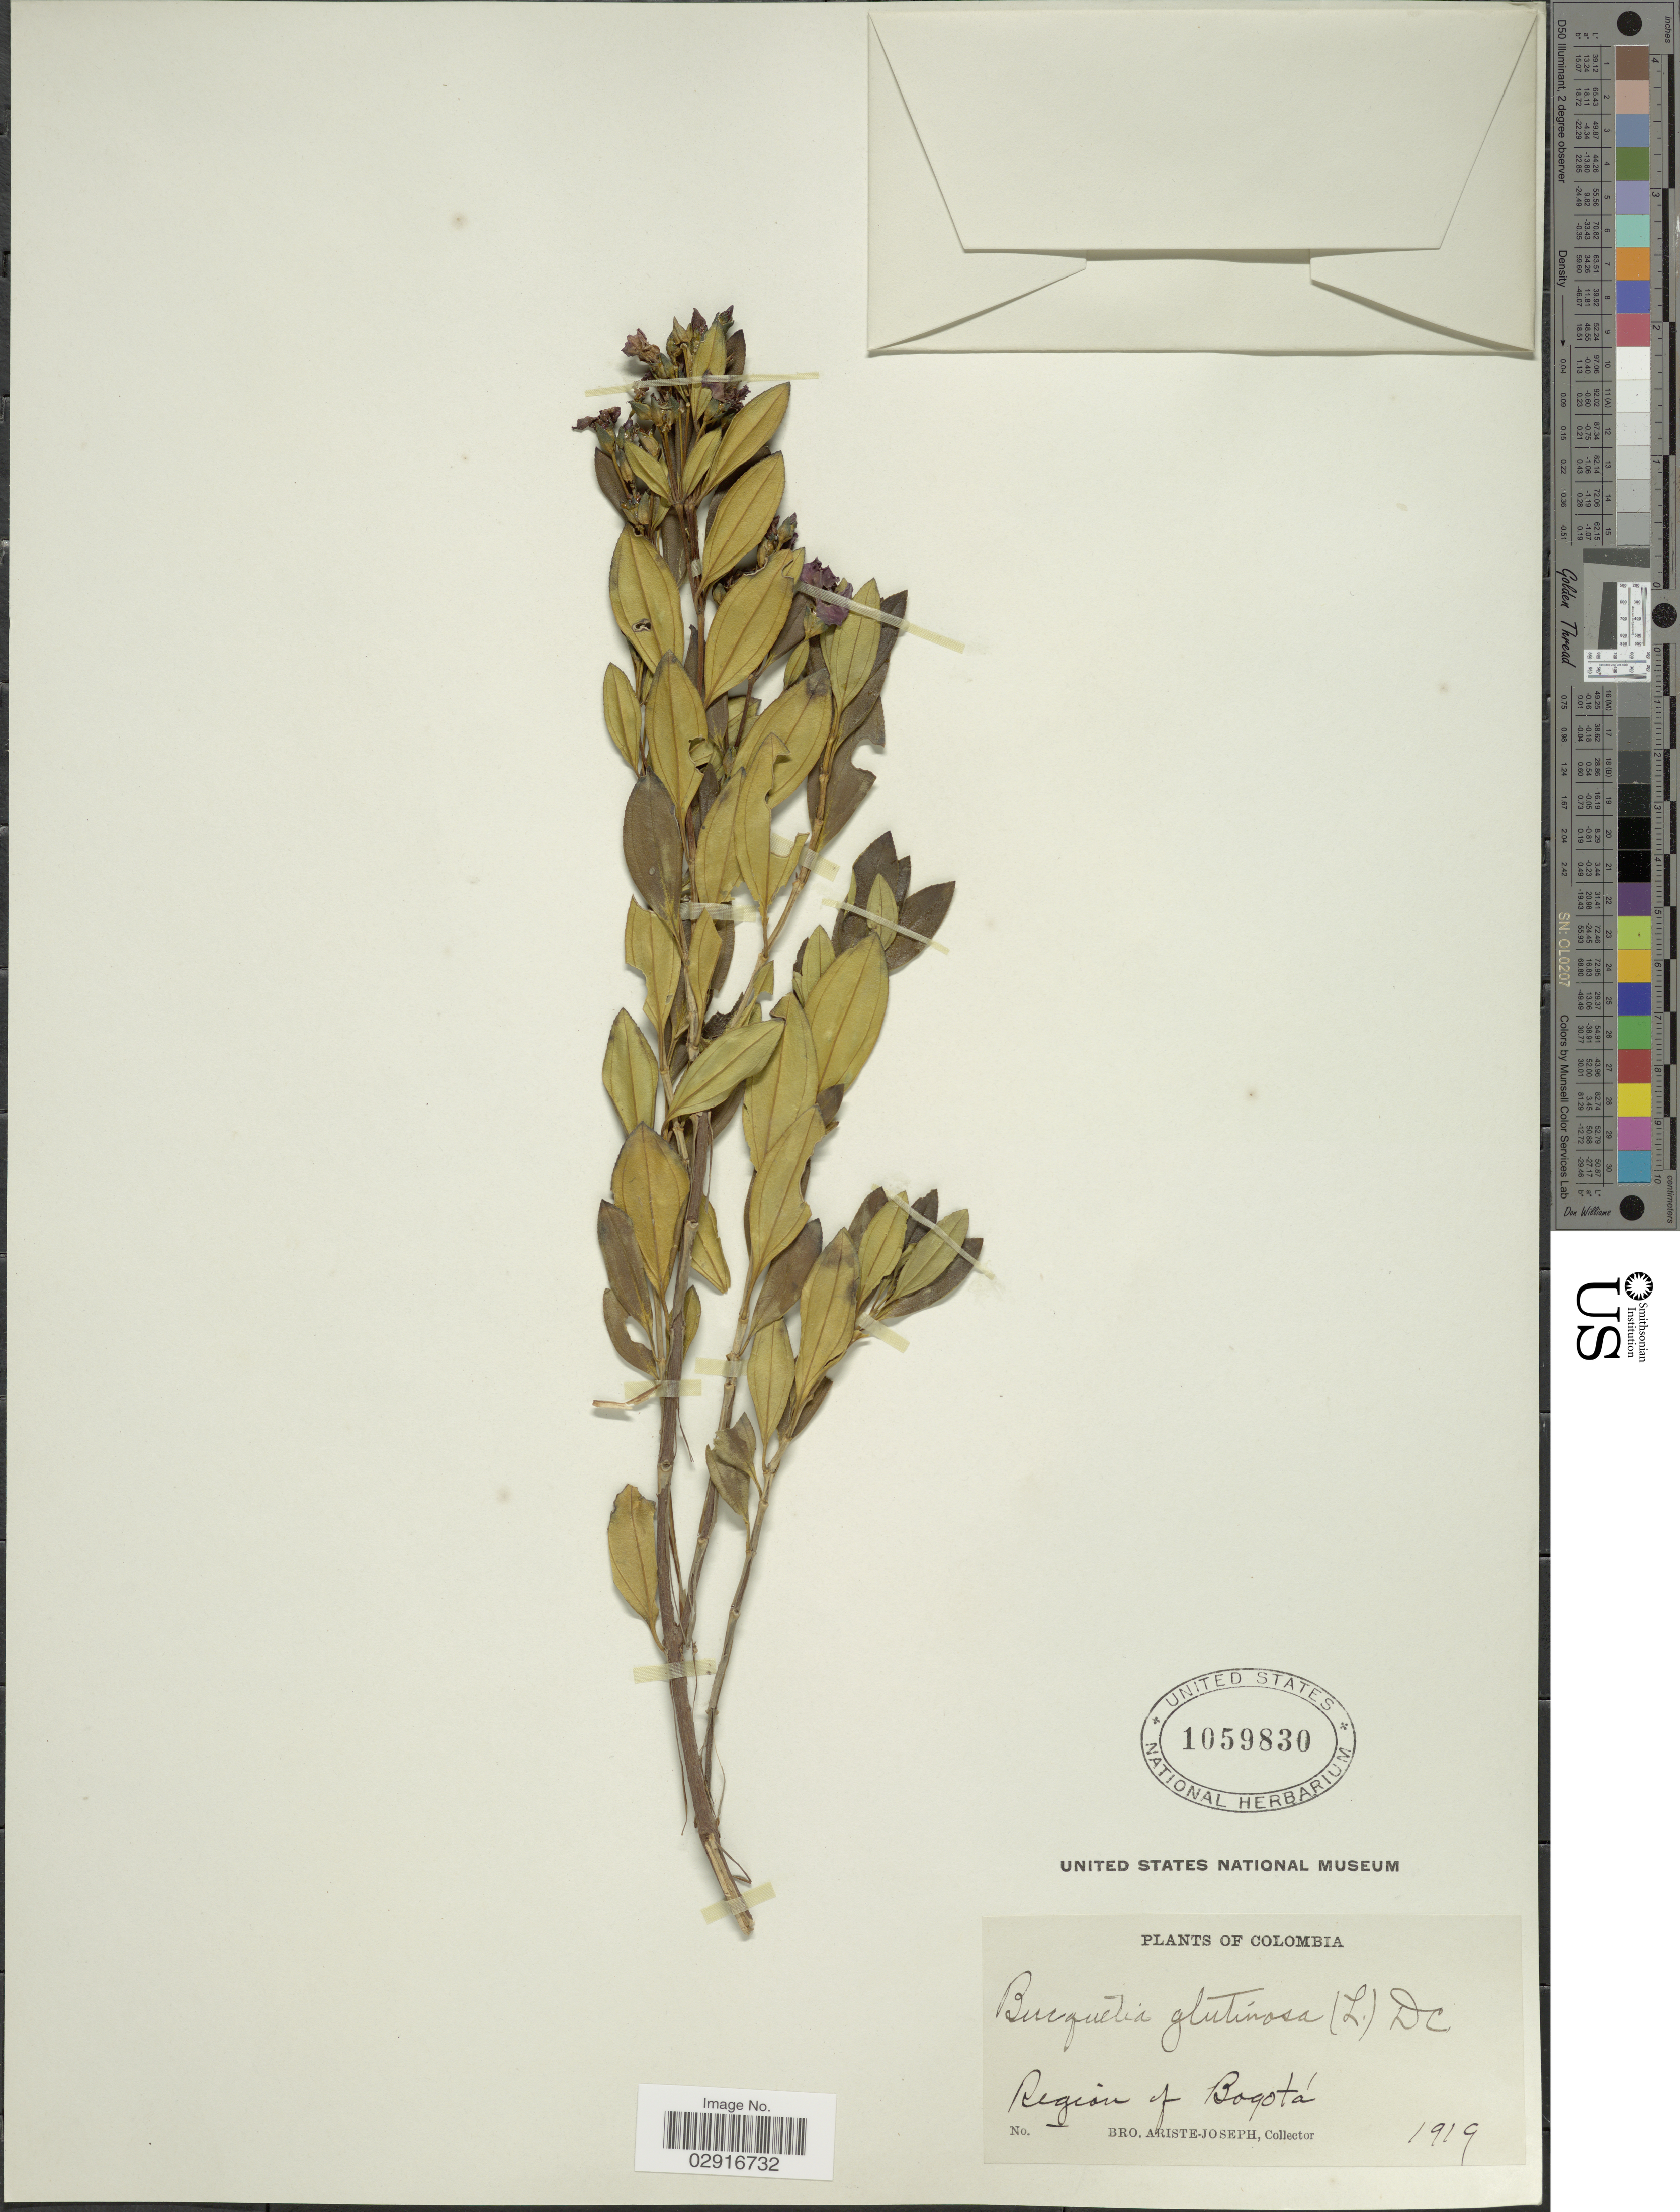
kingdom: Plantae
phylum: Tracheophyta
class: Magnoliopsida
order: Myrtales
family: Melastomataceae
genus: Bucquetia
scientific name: Bucquetia glutinosa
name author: DC.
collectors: Bro. Ariste-Joseph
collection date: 1919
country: Colombia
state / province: Bogota D.C.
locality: Region of Bogotá.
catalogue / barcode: US 1059830